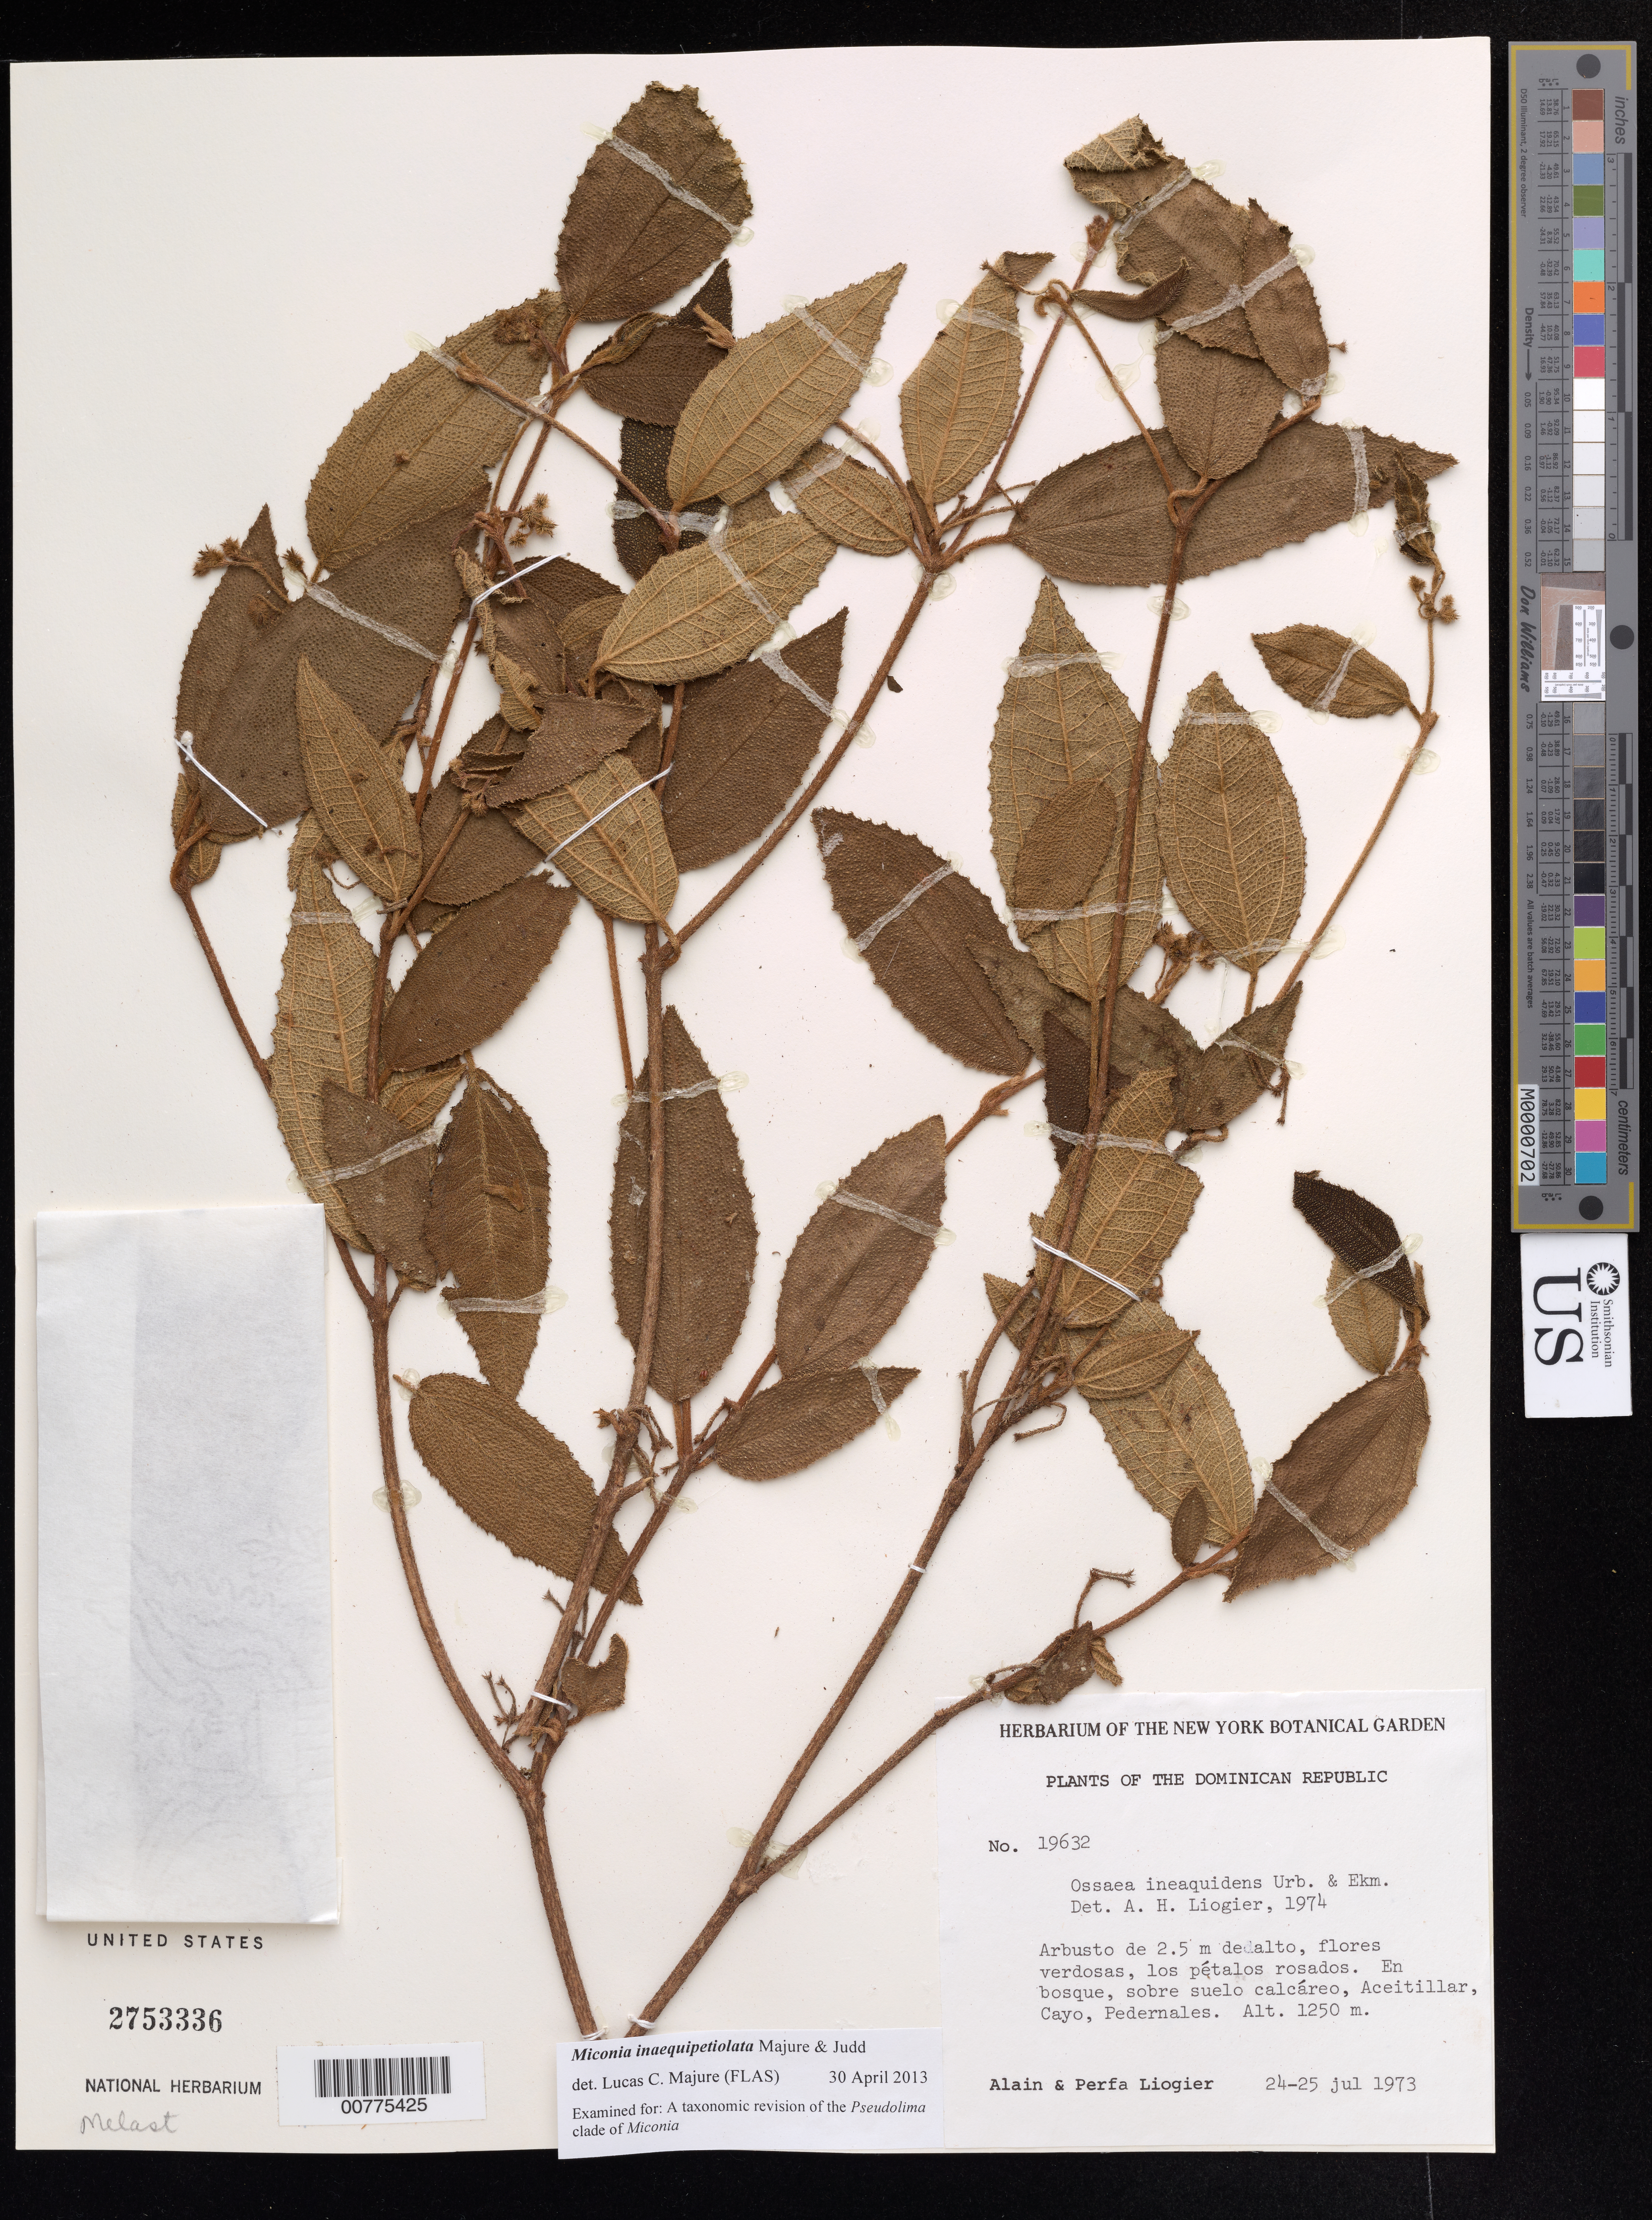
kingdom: Plantae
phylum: Tracheophyta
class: Magnoliopsida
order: Myrtales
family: Melastomataceae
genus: Miconia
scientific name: Miconia inaequipetiolata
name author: Judd & Majure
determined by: Majure, Lucas C., (FLAS), University of Florida (UNITED STATES)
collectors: A. H. Liogier & M. P. Liogier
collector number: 19632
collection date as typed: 24 Jul 1973 to 25 Jul 1973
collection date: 1973-07-24/1973-07-25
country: Dominican Republic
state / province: Pedernales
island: Hispaniola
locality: Cayo, Aceitillar.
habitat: In forest, calcareous soil.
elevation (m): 1250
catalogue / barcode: US 2753336